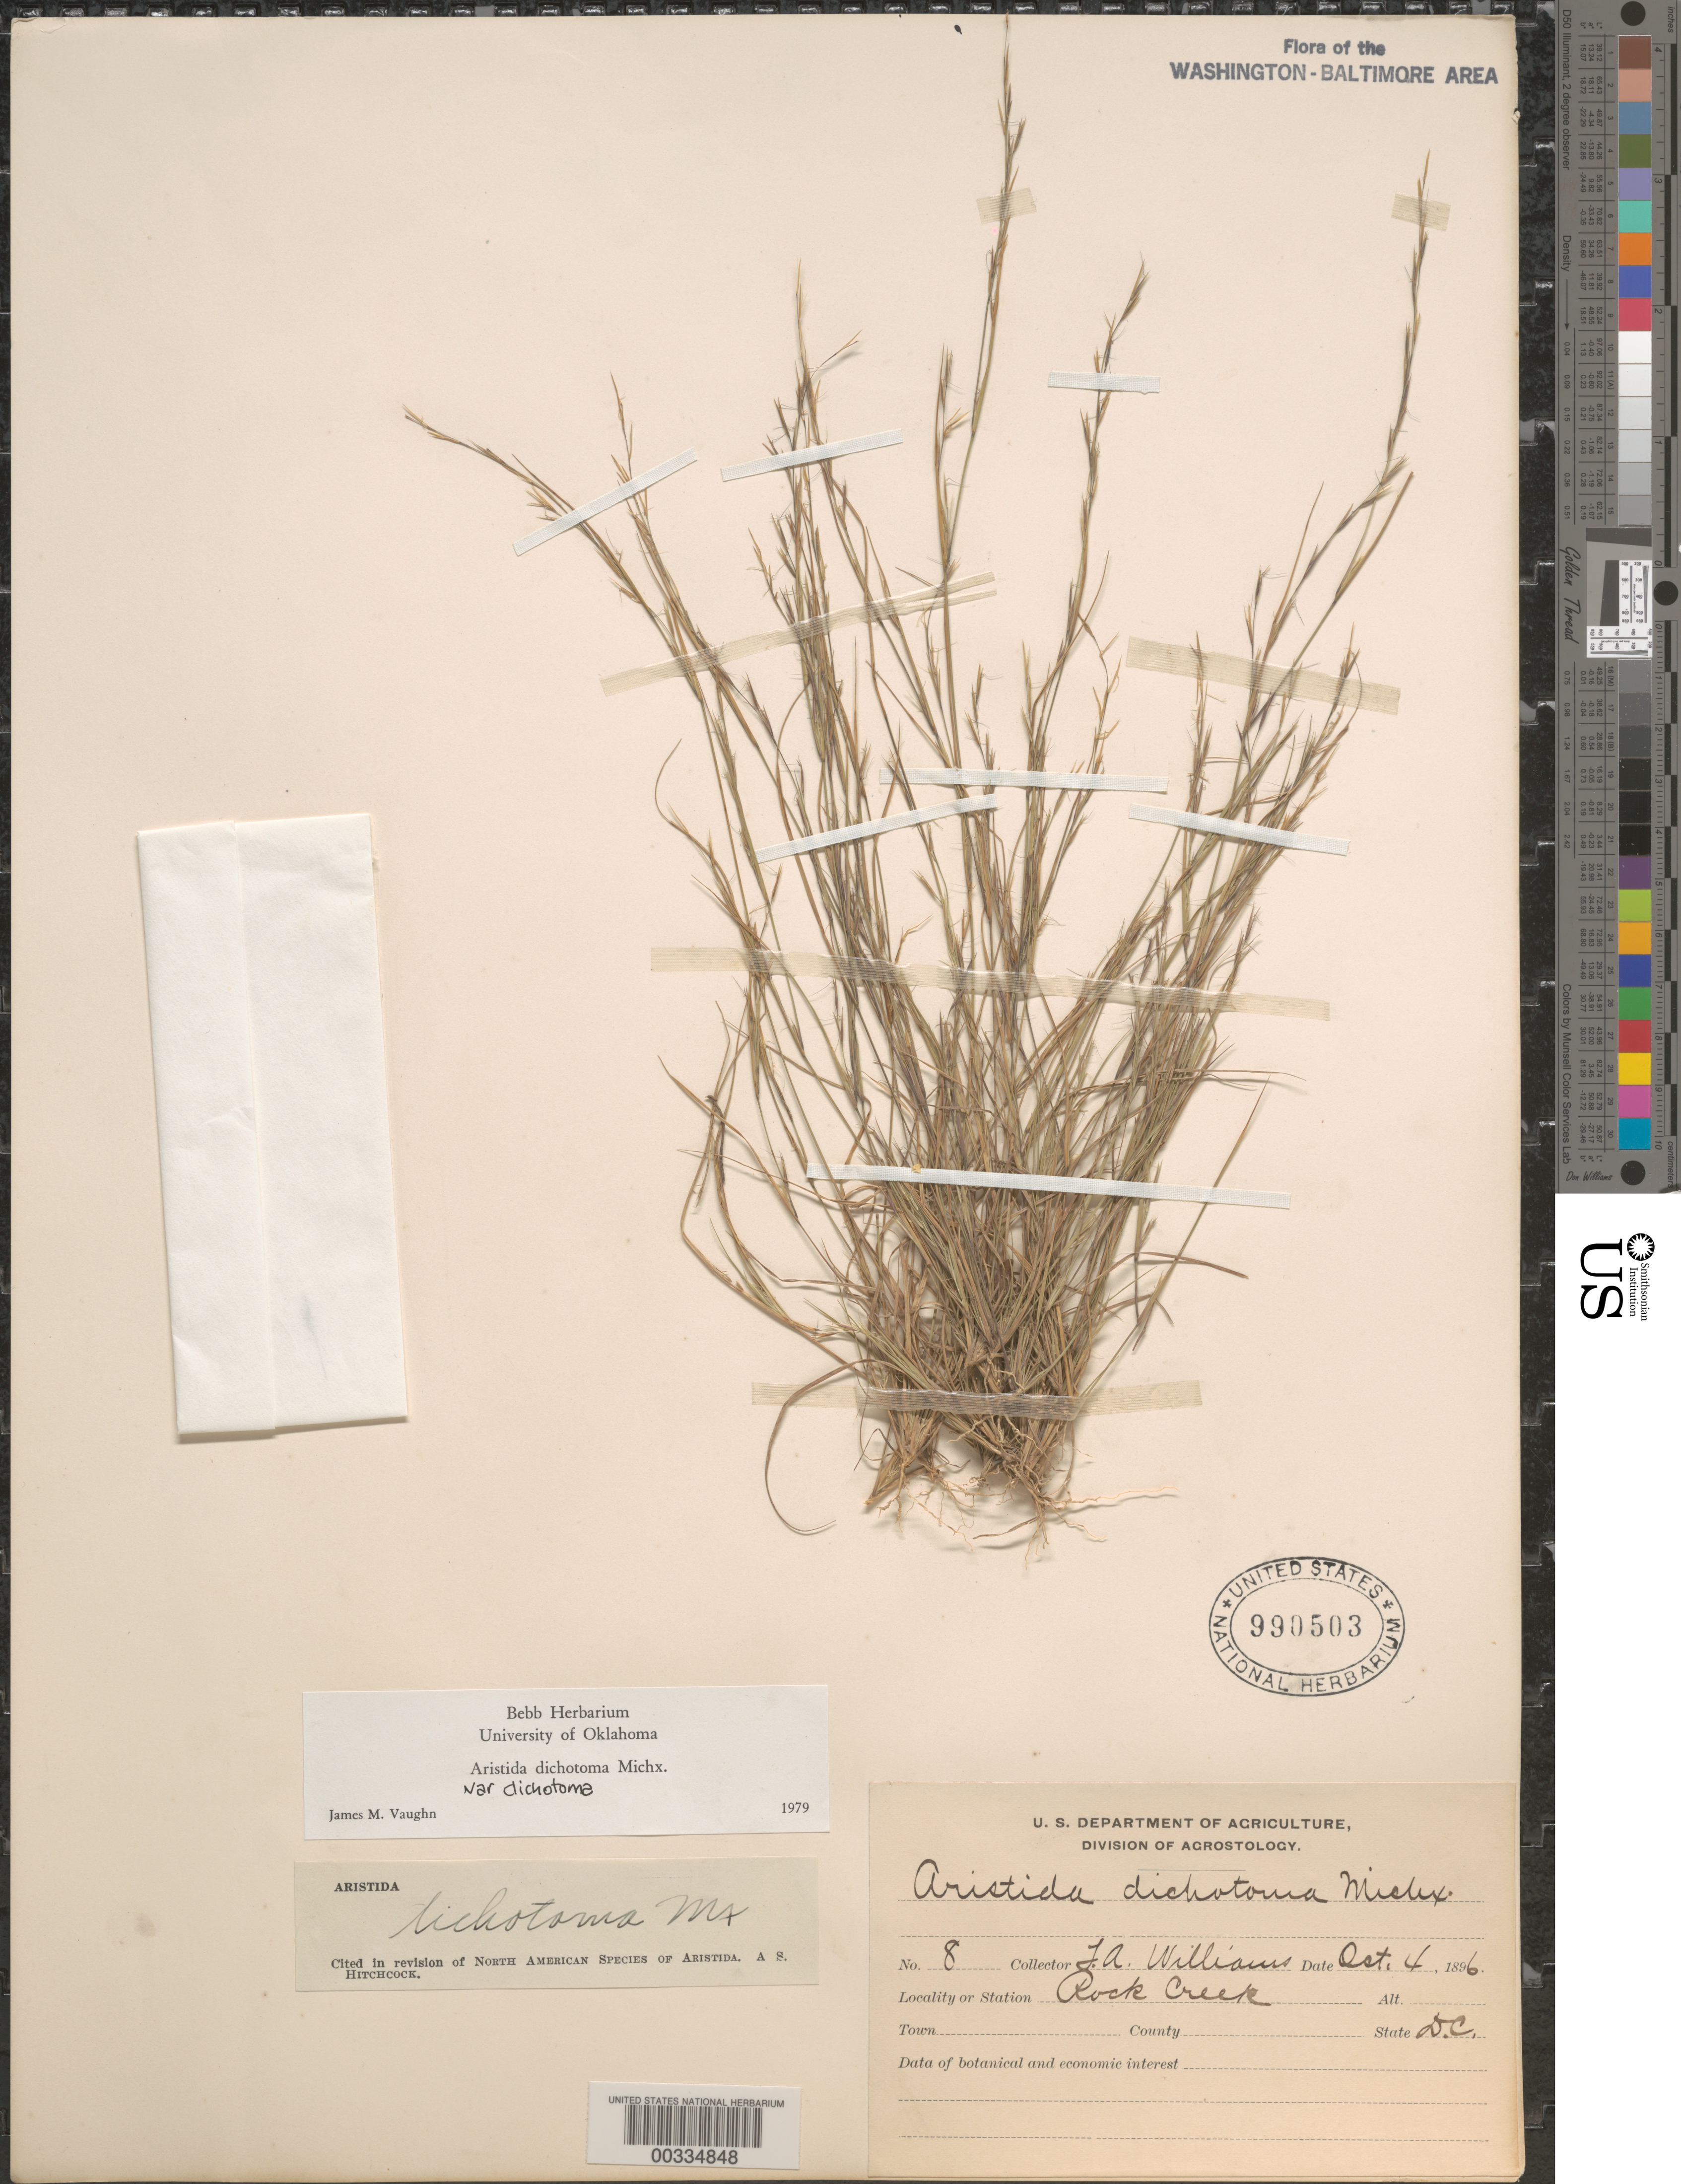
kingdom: Plantae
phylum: Tracheophyta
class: Liliopsida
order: Poales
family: Poaceae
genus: Aristida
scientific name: Aristida dichotoma var. dichotoma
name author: Michx.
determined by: Vaughn, J. M.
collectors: T. A. Williams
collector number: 8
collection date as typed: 04 Oct 1896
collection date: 1896-10-04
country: United States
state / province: District of Columbia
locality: Rock Creek Rock Creek Park and Vicinity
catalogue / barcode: US 990503